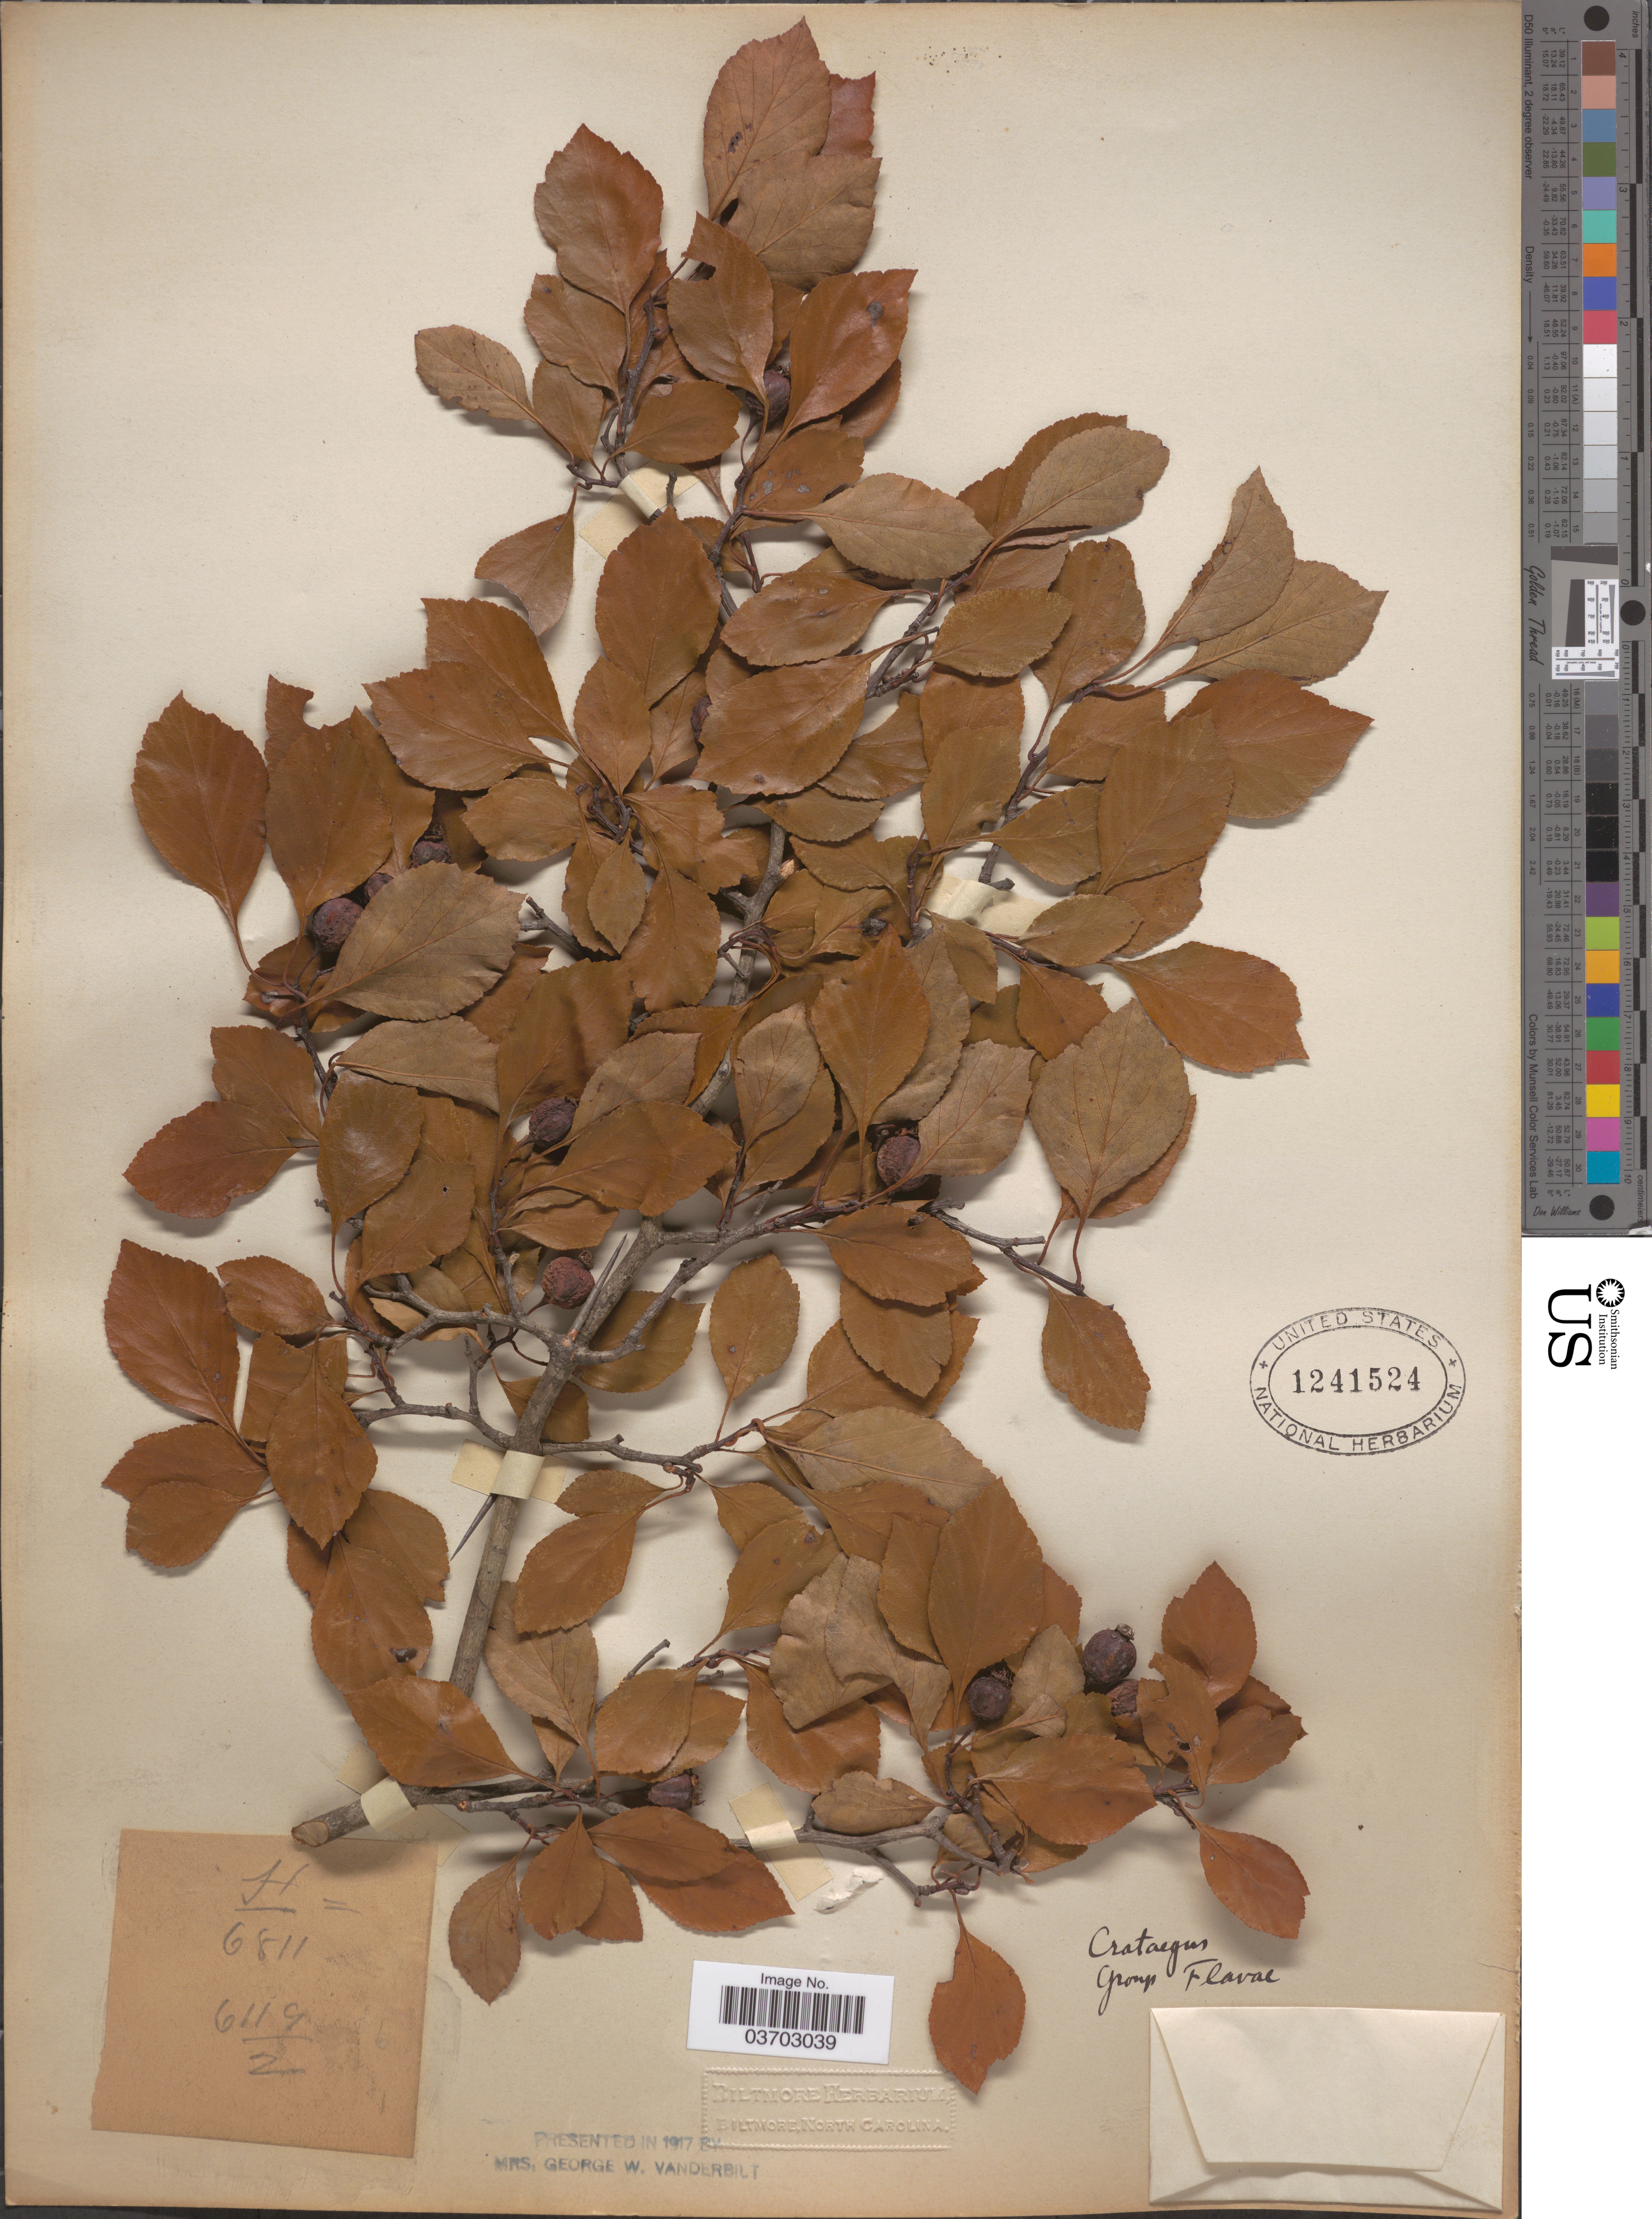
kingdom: Plantae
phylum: Tracheophyta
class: Magnoliopsida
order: Rosales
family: Rosaceae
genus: Crataegus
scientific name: Crataegus sp.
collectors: ex herb. Biltmore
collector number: H/6811=6119/2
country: United States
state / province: North Carolina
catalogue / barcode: US 1241524